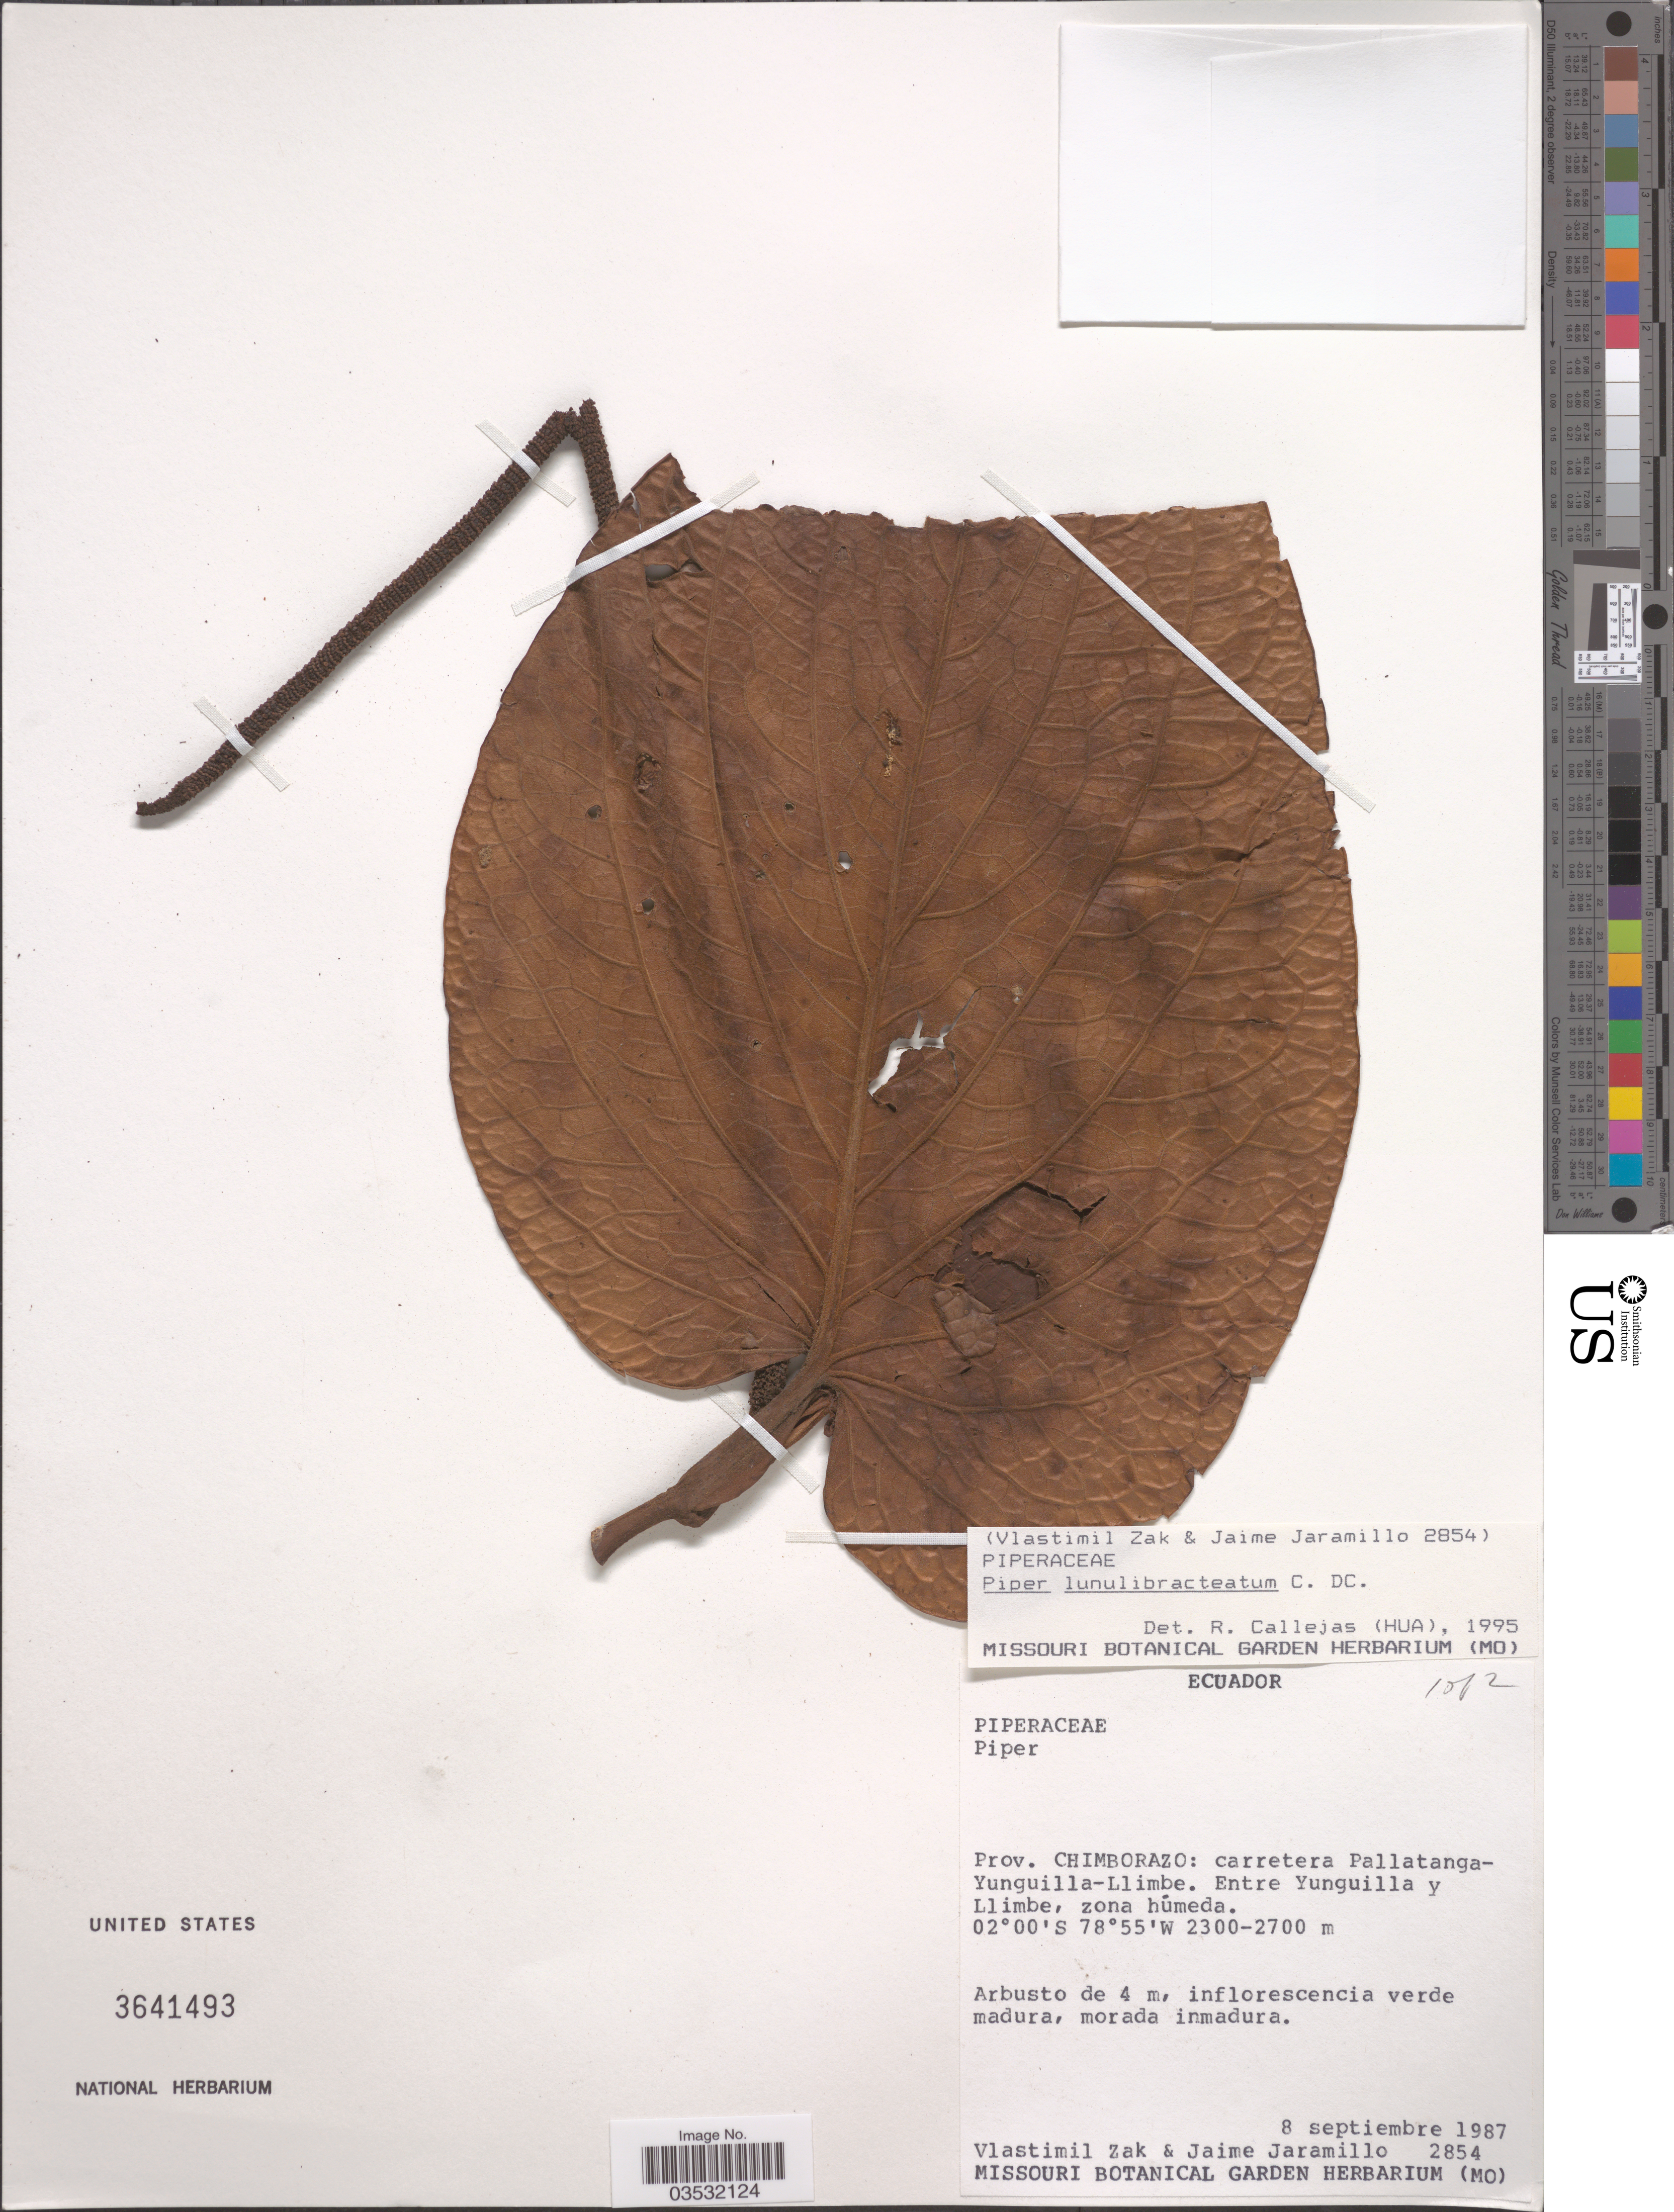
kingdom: Plantae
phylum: Tracheophyta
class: Magnoliopsida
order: Piperales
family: Piperaceae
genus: Piper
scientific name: Piper lunulibracteatum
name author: C. DC.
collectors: V. Zak & J. Jaramillo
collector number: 2854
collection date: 1987-09-08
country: Ecuador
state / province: Chimborazo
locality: Carretera Pallatanga-Yunguilla-Llimbe. Entre Yunguilla y Llimbe, zona húmeda.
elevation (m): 2300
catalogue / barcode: US 3641493